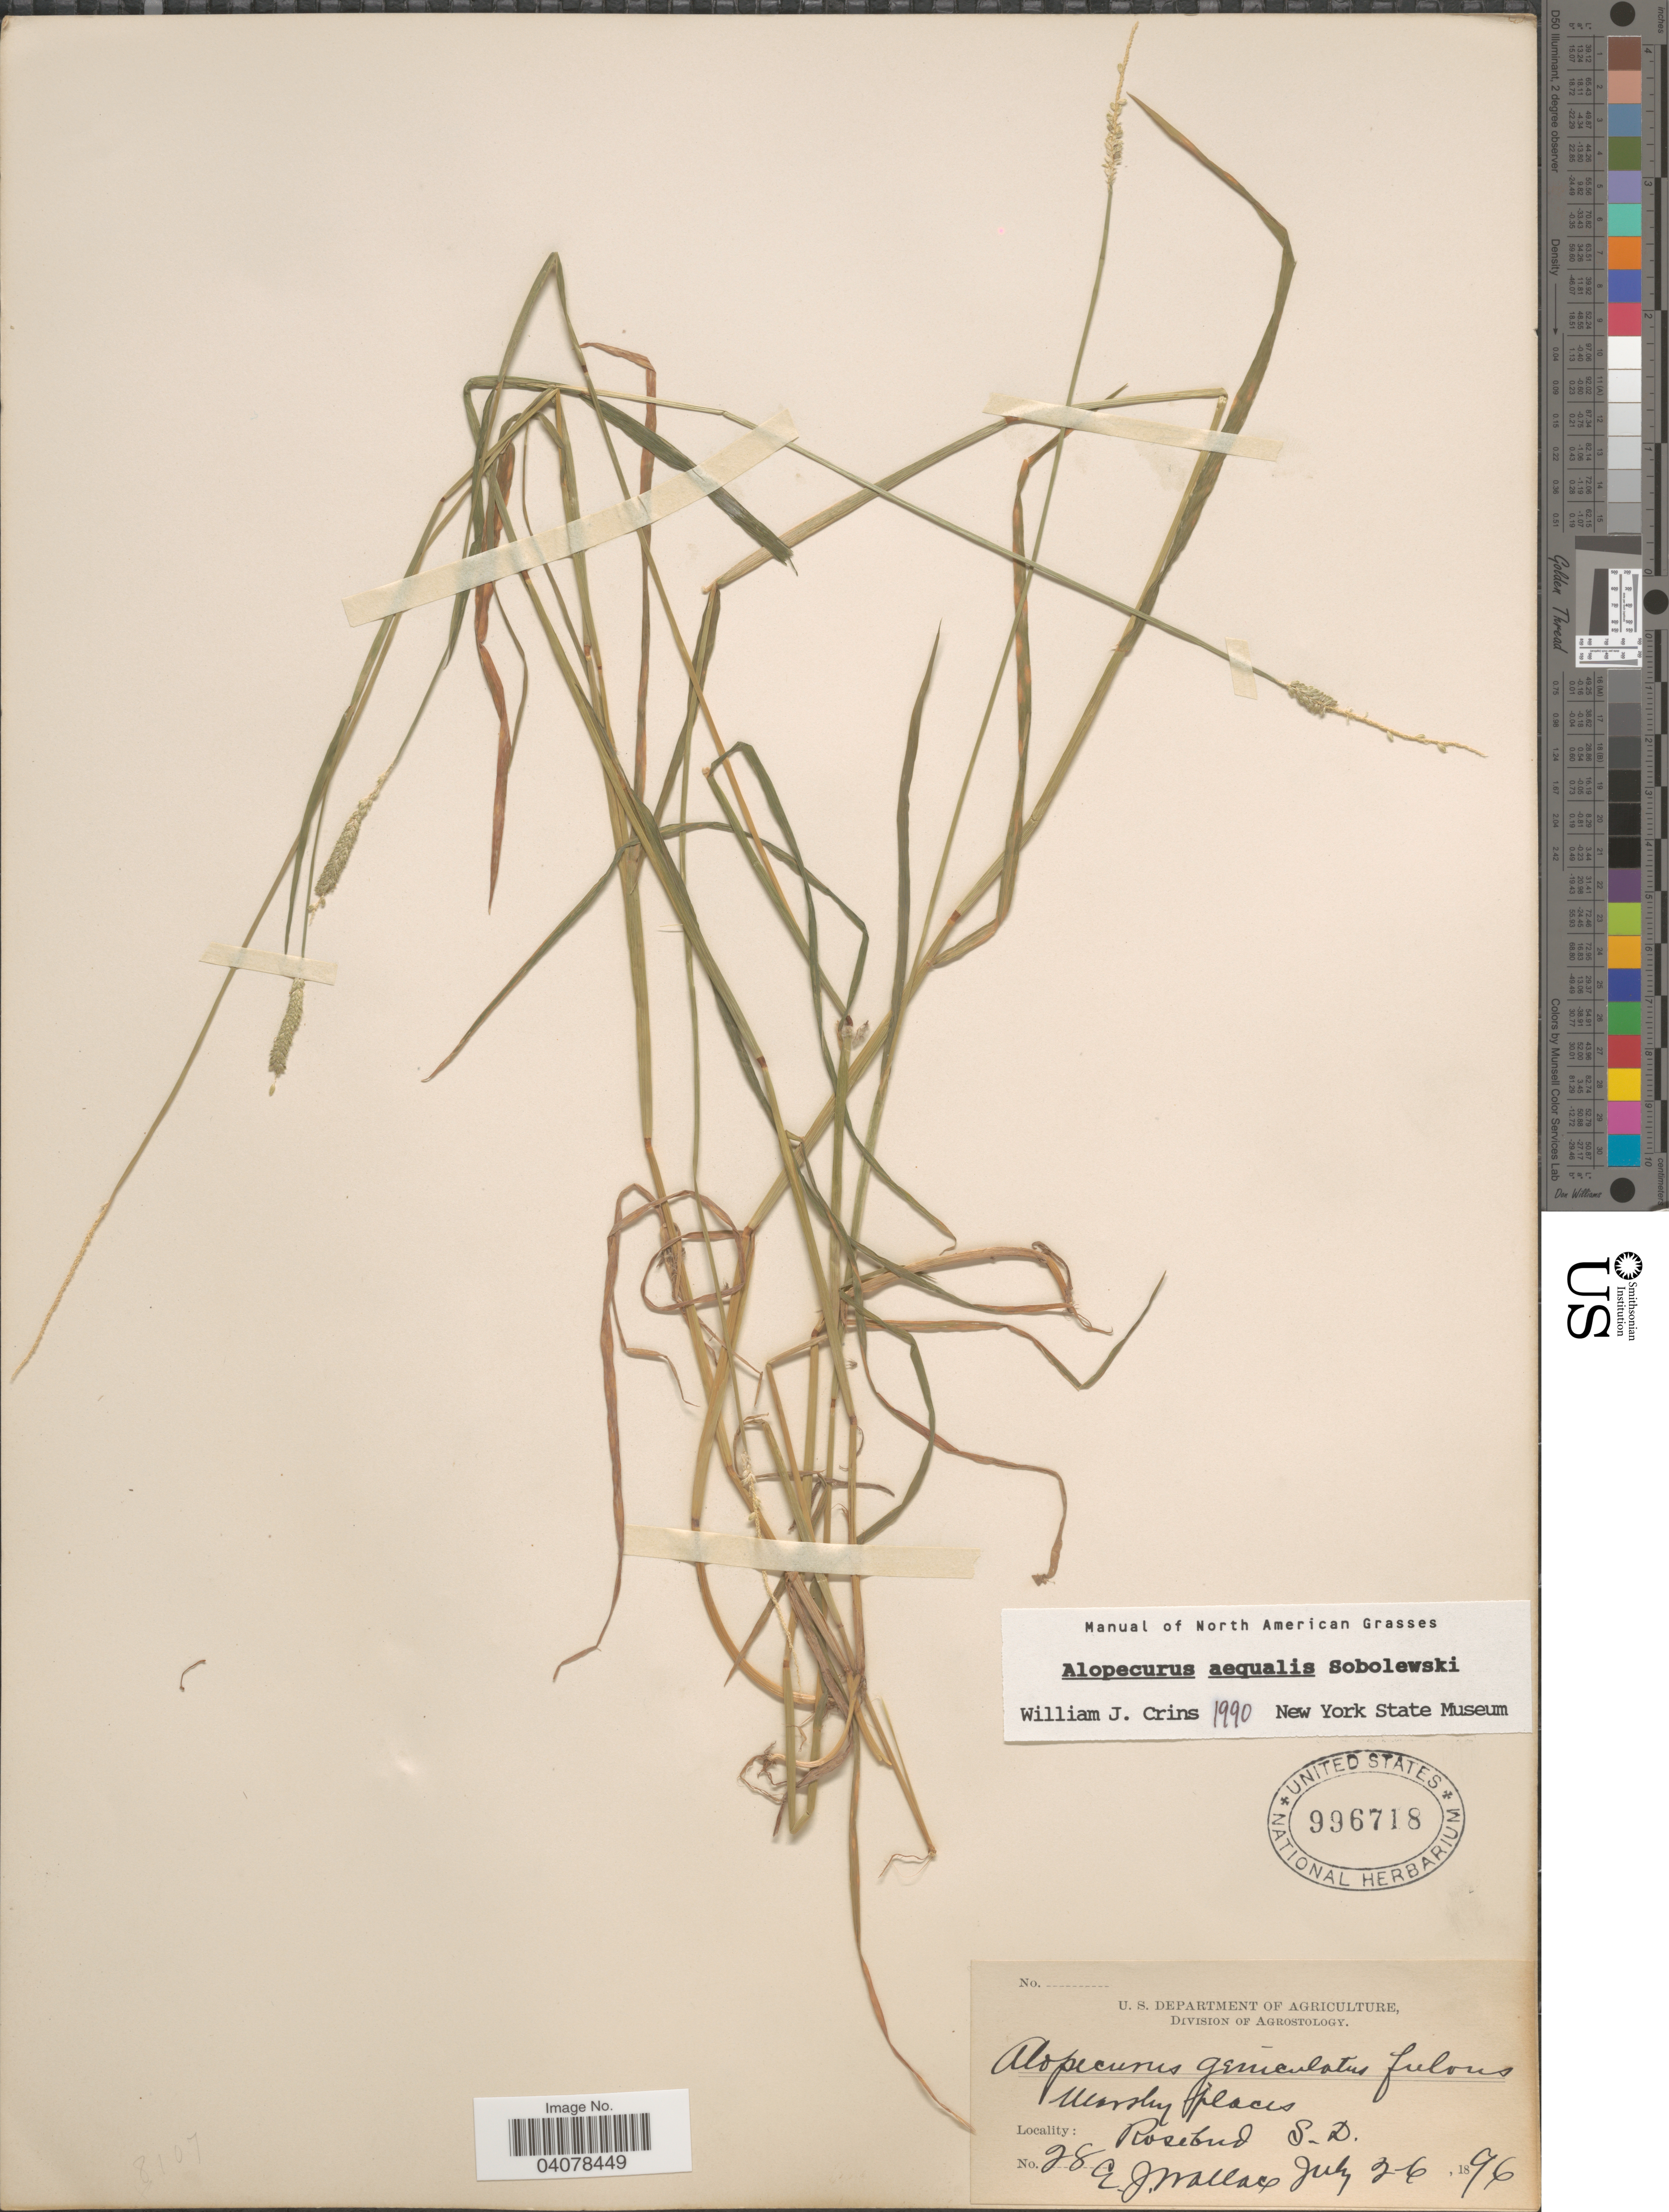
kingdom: Plantae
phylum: Tracheophyta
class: Liliopsida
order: Poales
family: Poaceae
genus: Alopecurus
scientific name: Alopecurus aequalis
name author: Sobol.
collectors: E. J. Wallace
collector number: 28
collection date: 1896-07-26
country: United States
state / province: South Dakota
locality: Rosebud.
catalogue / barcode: US 996718